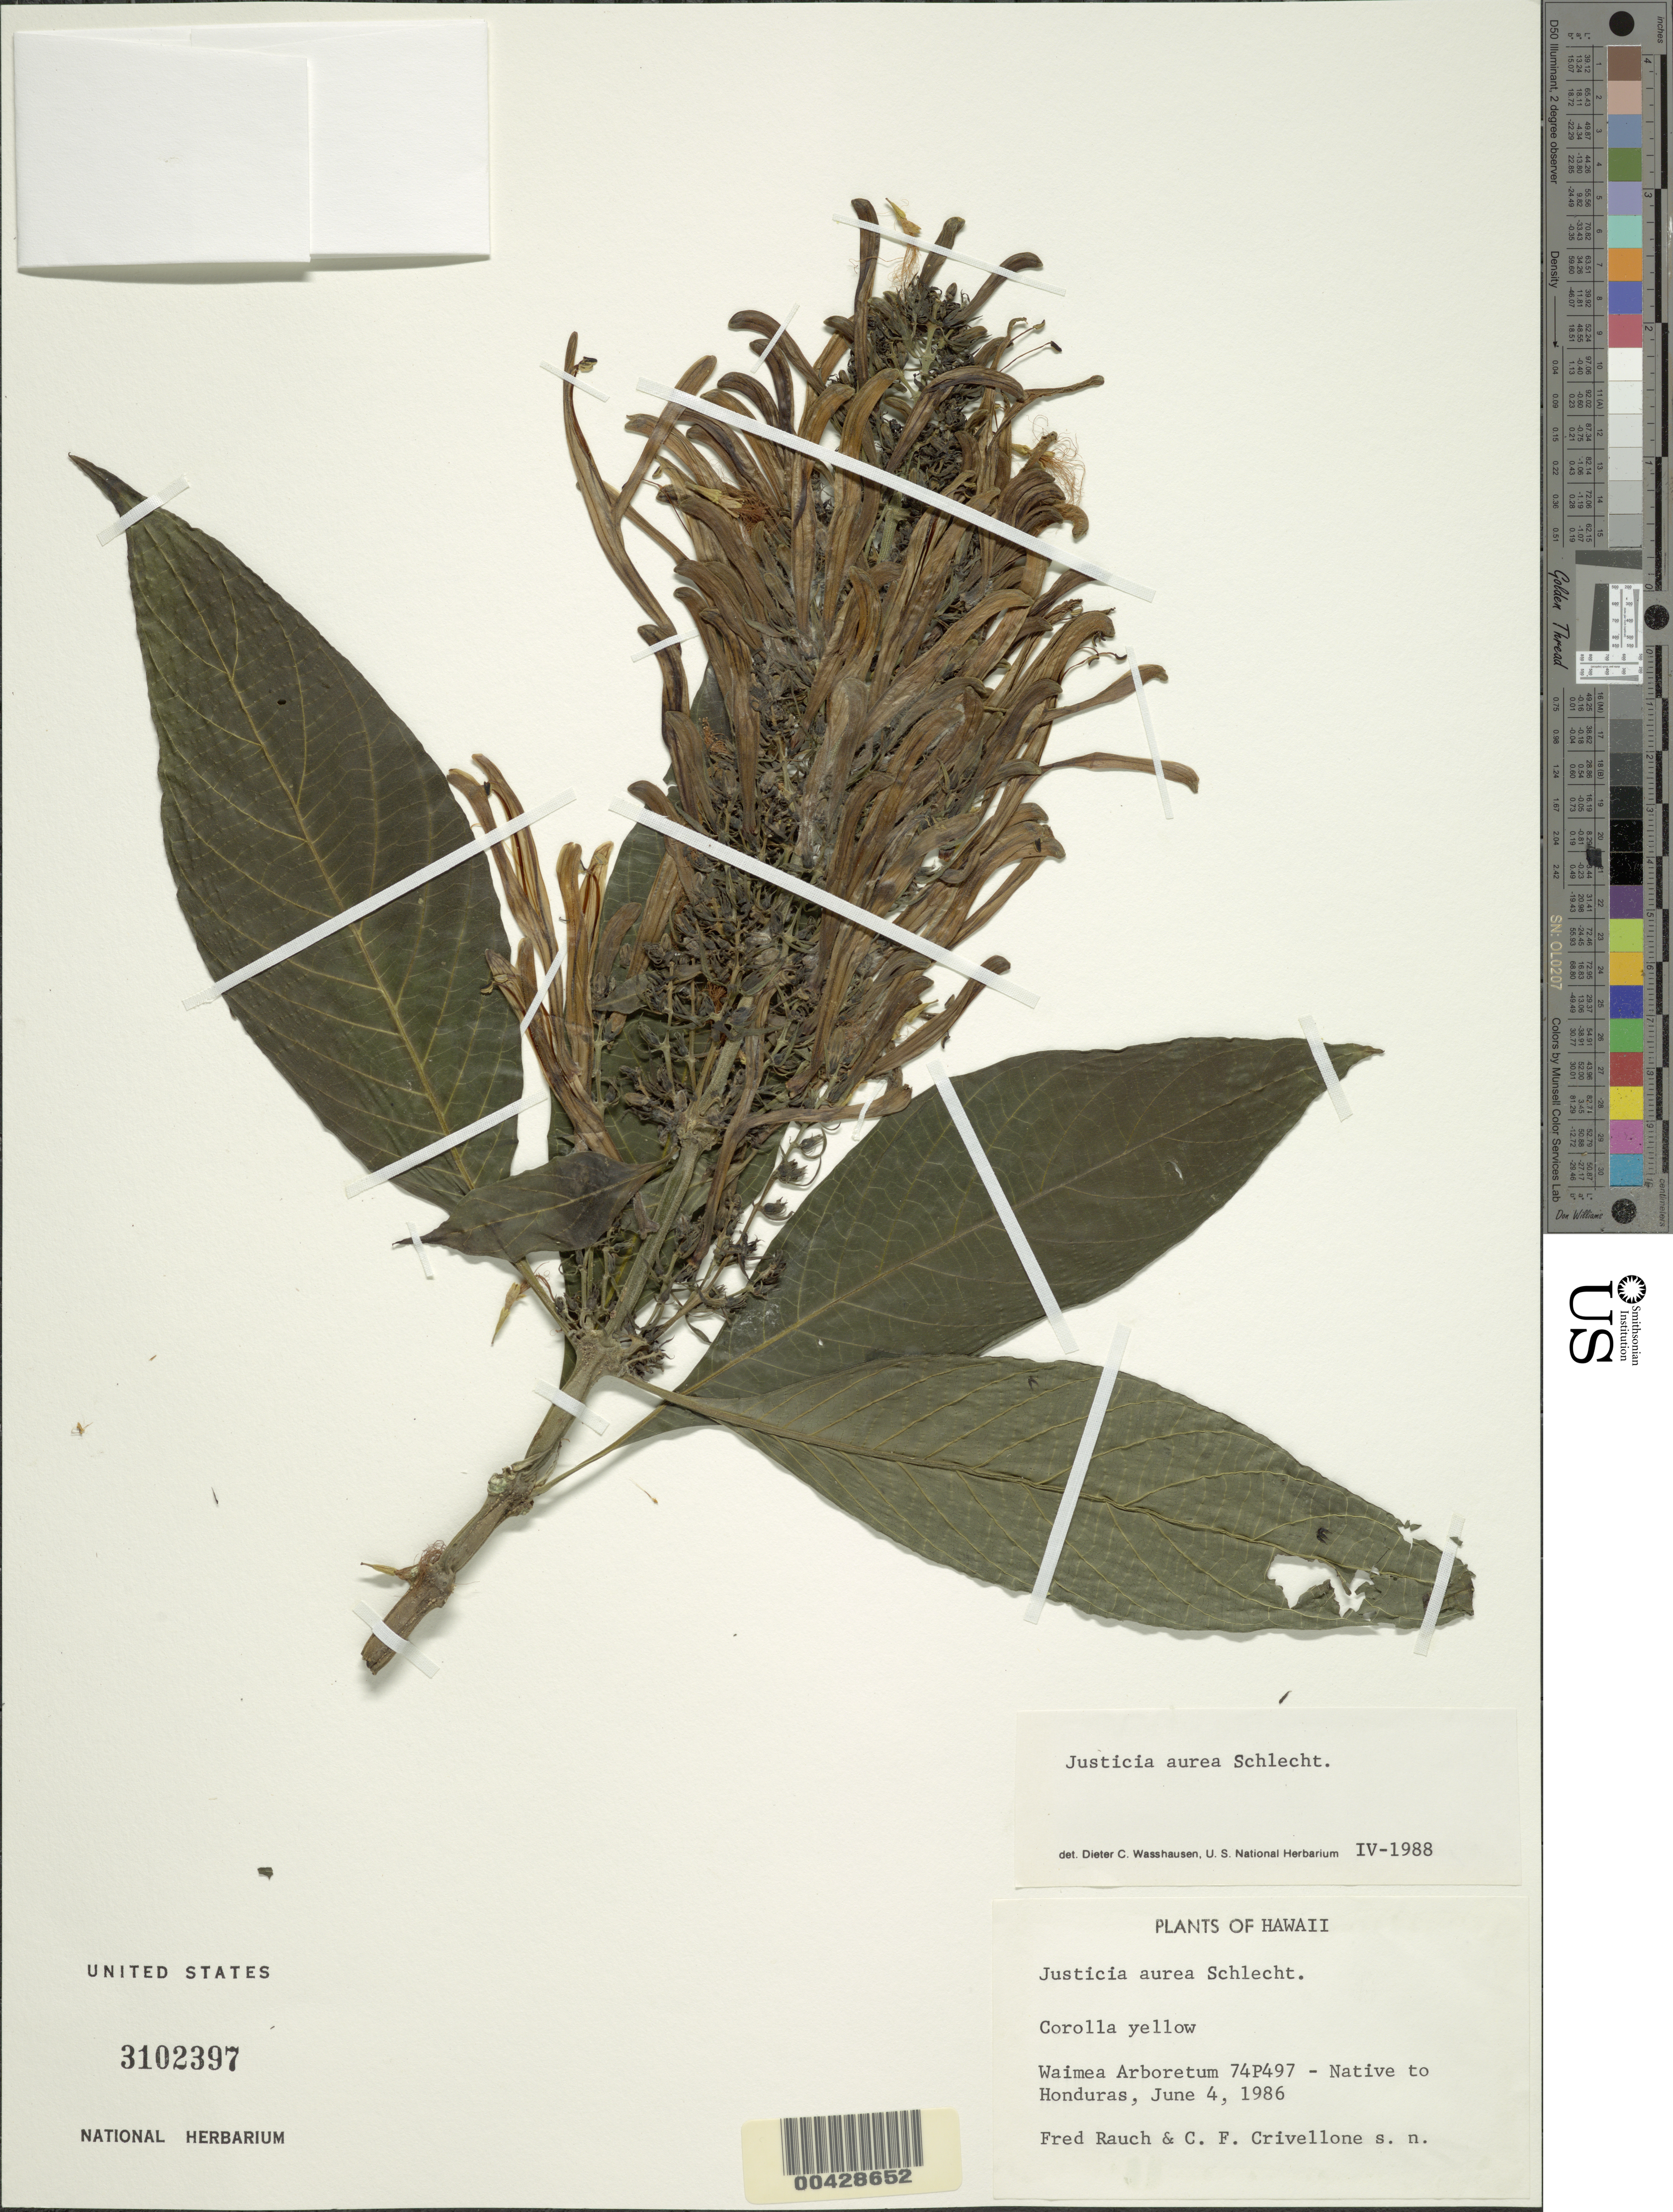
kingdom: Plantae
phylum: Tracheophyta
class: Magnoliopsida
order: Lamiales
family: Acanthaceae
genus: Justicia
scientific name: Justicia aurea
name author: Schltdl.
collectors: F. Rauch & C. Crivellone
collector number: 74p497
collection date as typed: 4 Jun 1986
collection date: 1986-06-04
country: United States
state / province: Hawaii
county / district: Honolulu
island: Oahu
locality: Waimea Arboretum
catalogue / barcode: US 3102397